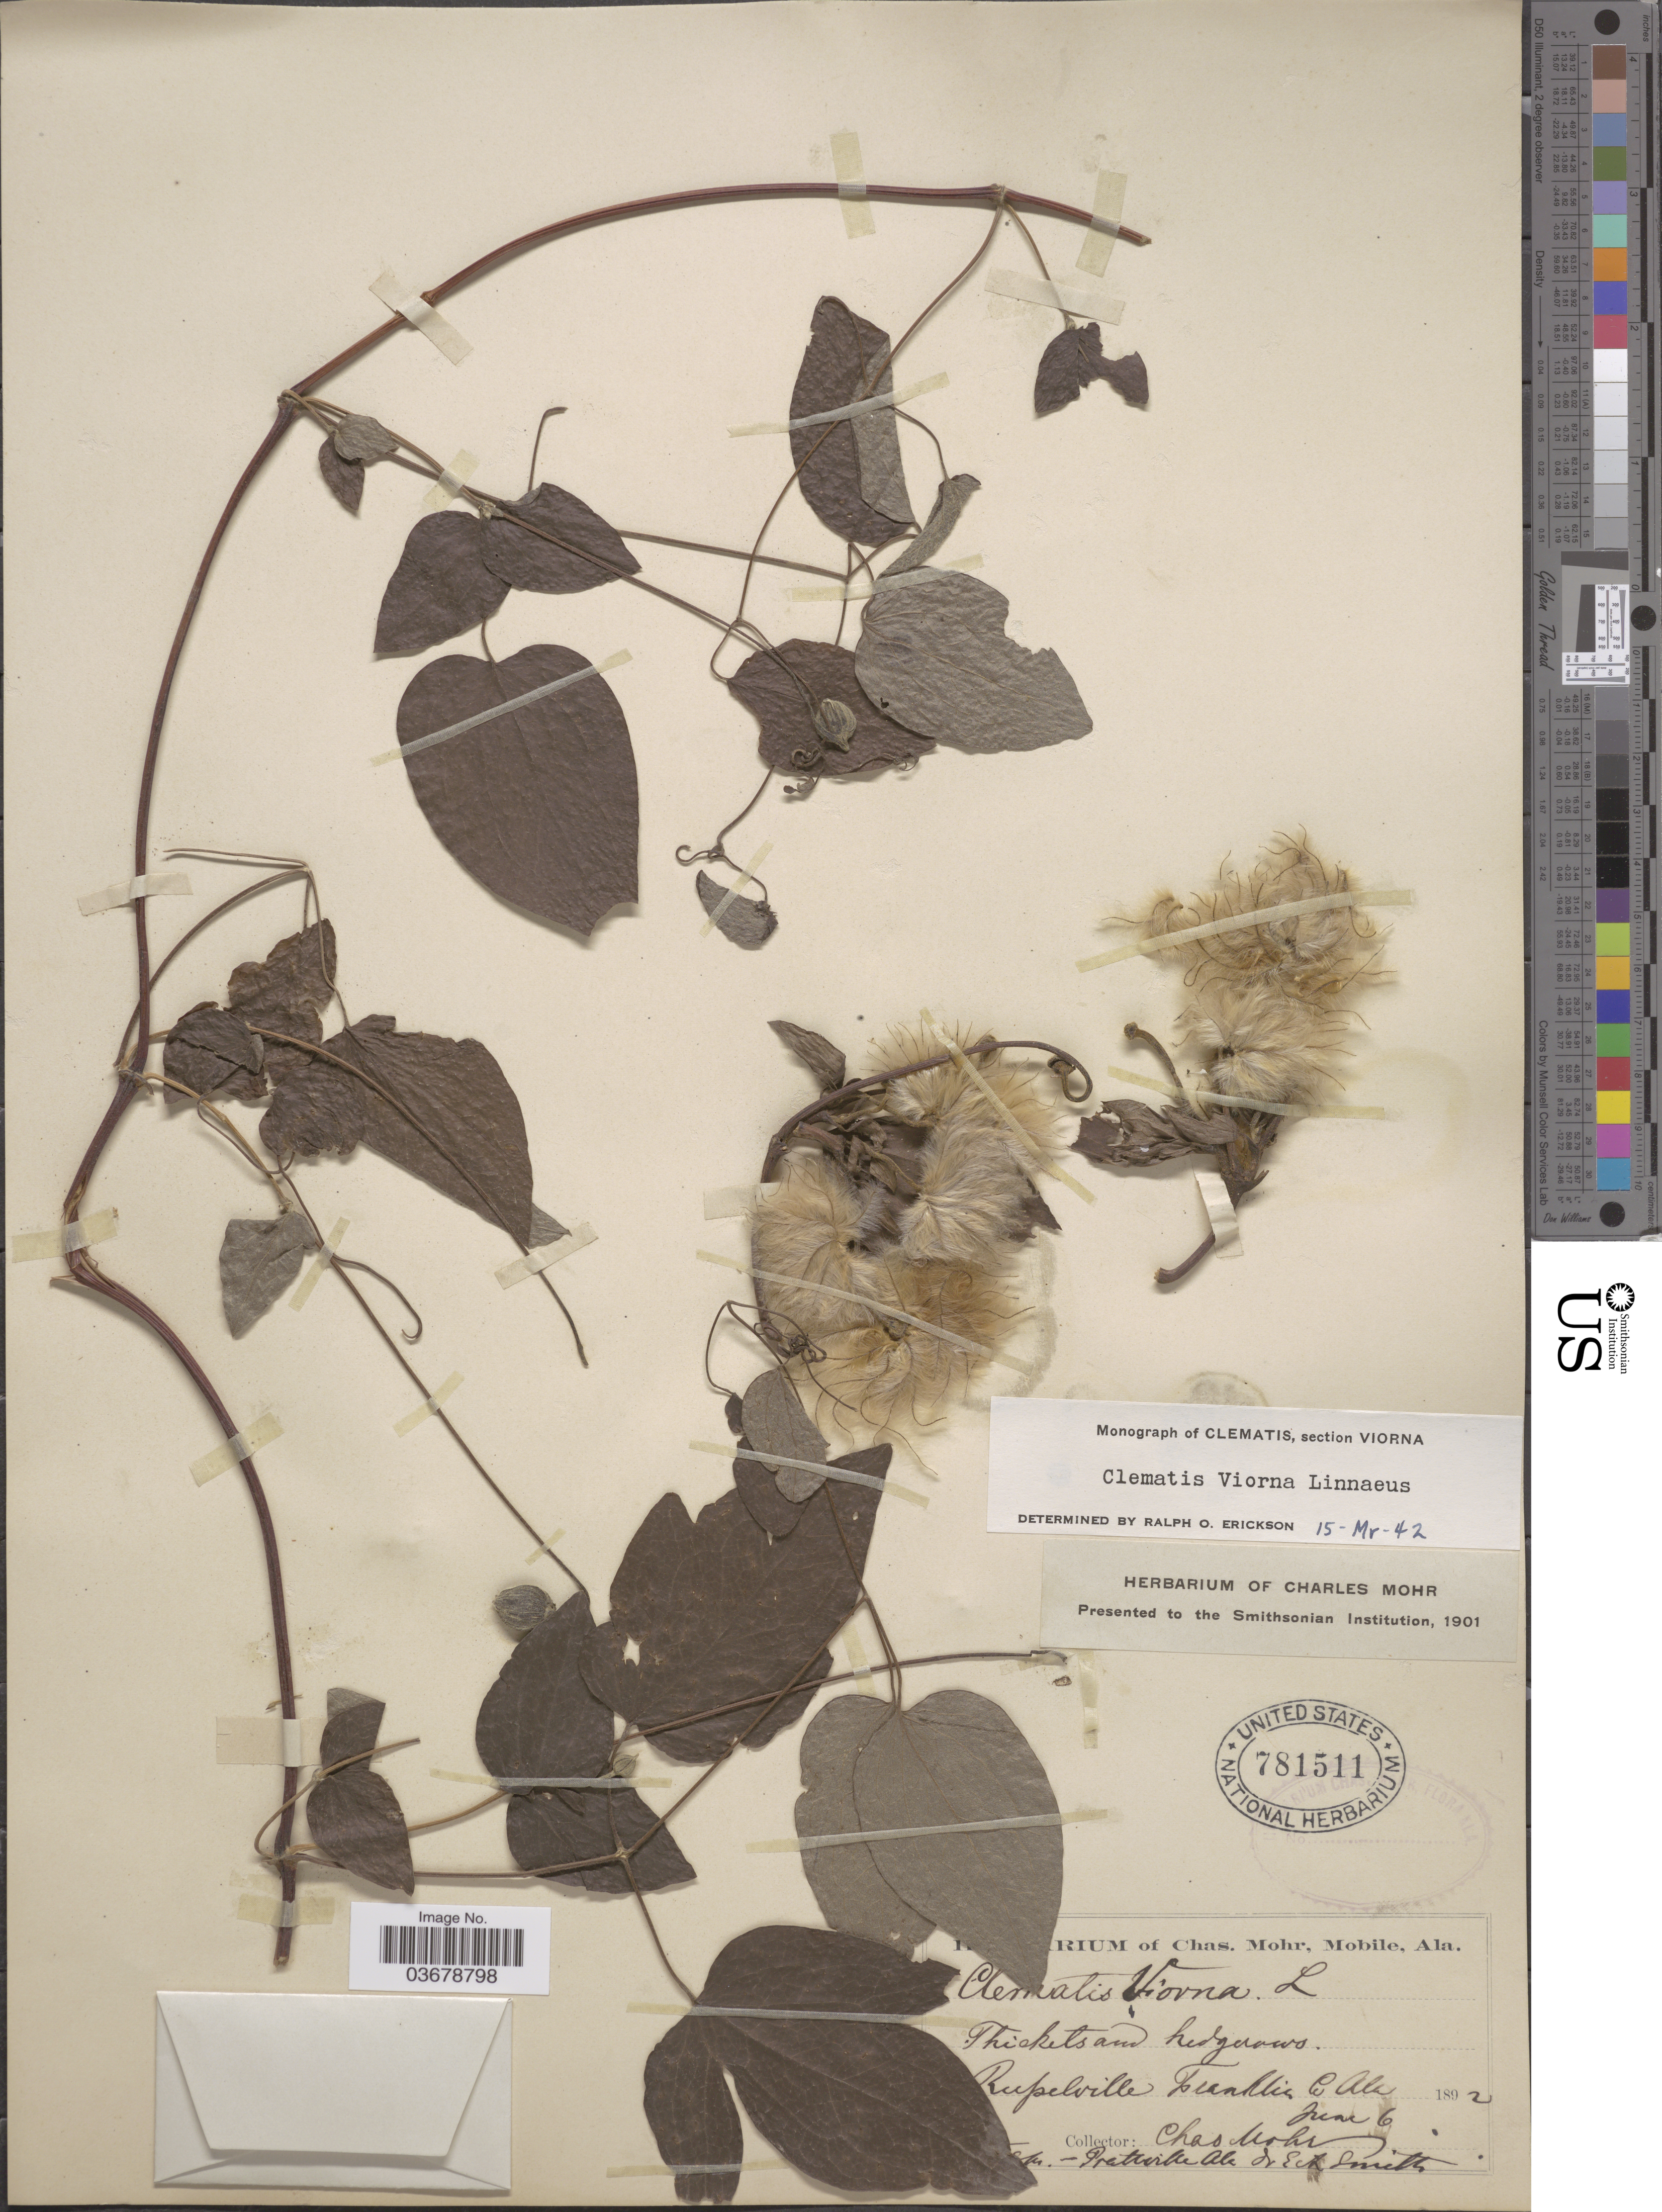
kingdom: Plantae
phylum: Tracheophyta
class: Magnoliopsida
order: Ranunculales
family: Ranunculaceae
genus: Clematis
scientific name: Clematis viorna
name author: L.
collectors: Mohr, C. T. (herbarium) & E. A. Smith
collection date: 1892-06-06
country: United States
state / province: Alabama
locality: Rupelville Franklin Co.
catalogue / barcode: US 781511